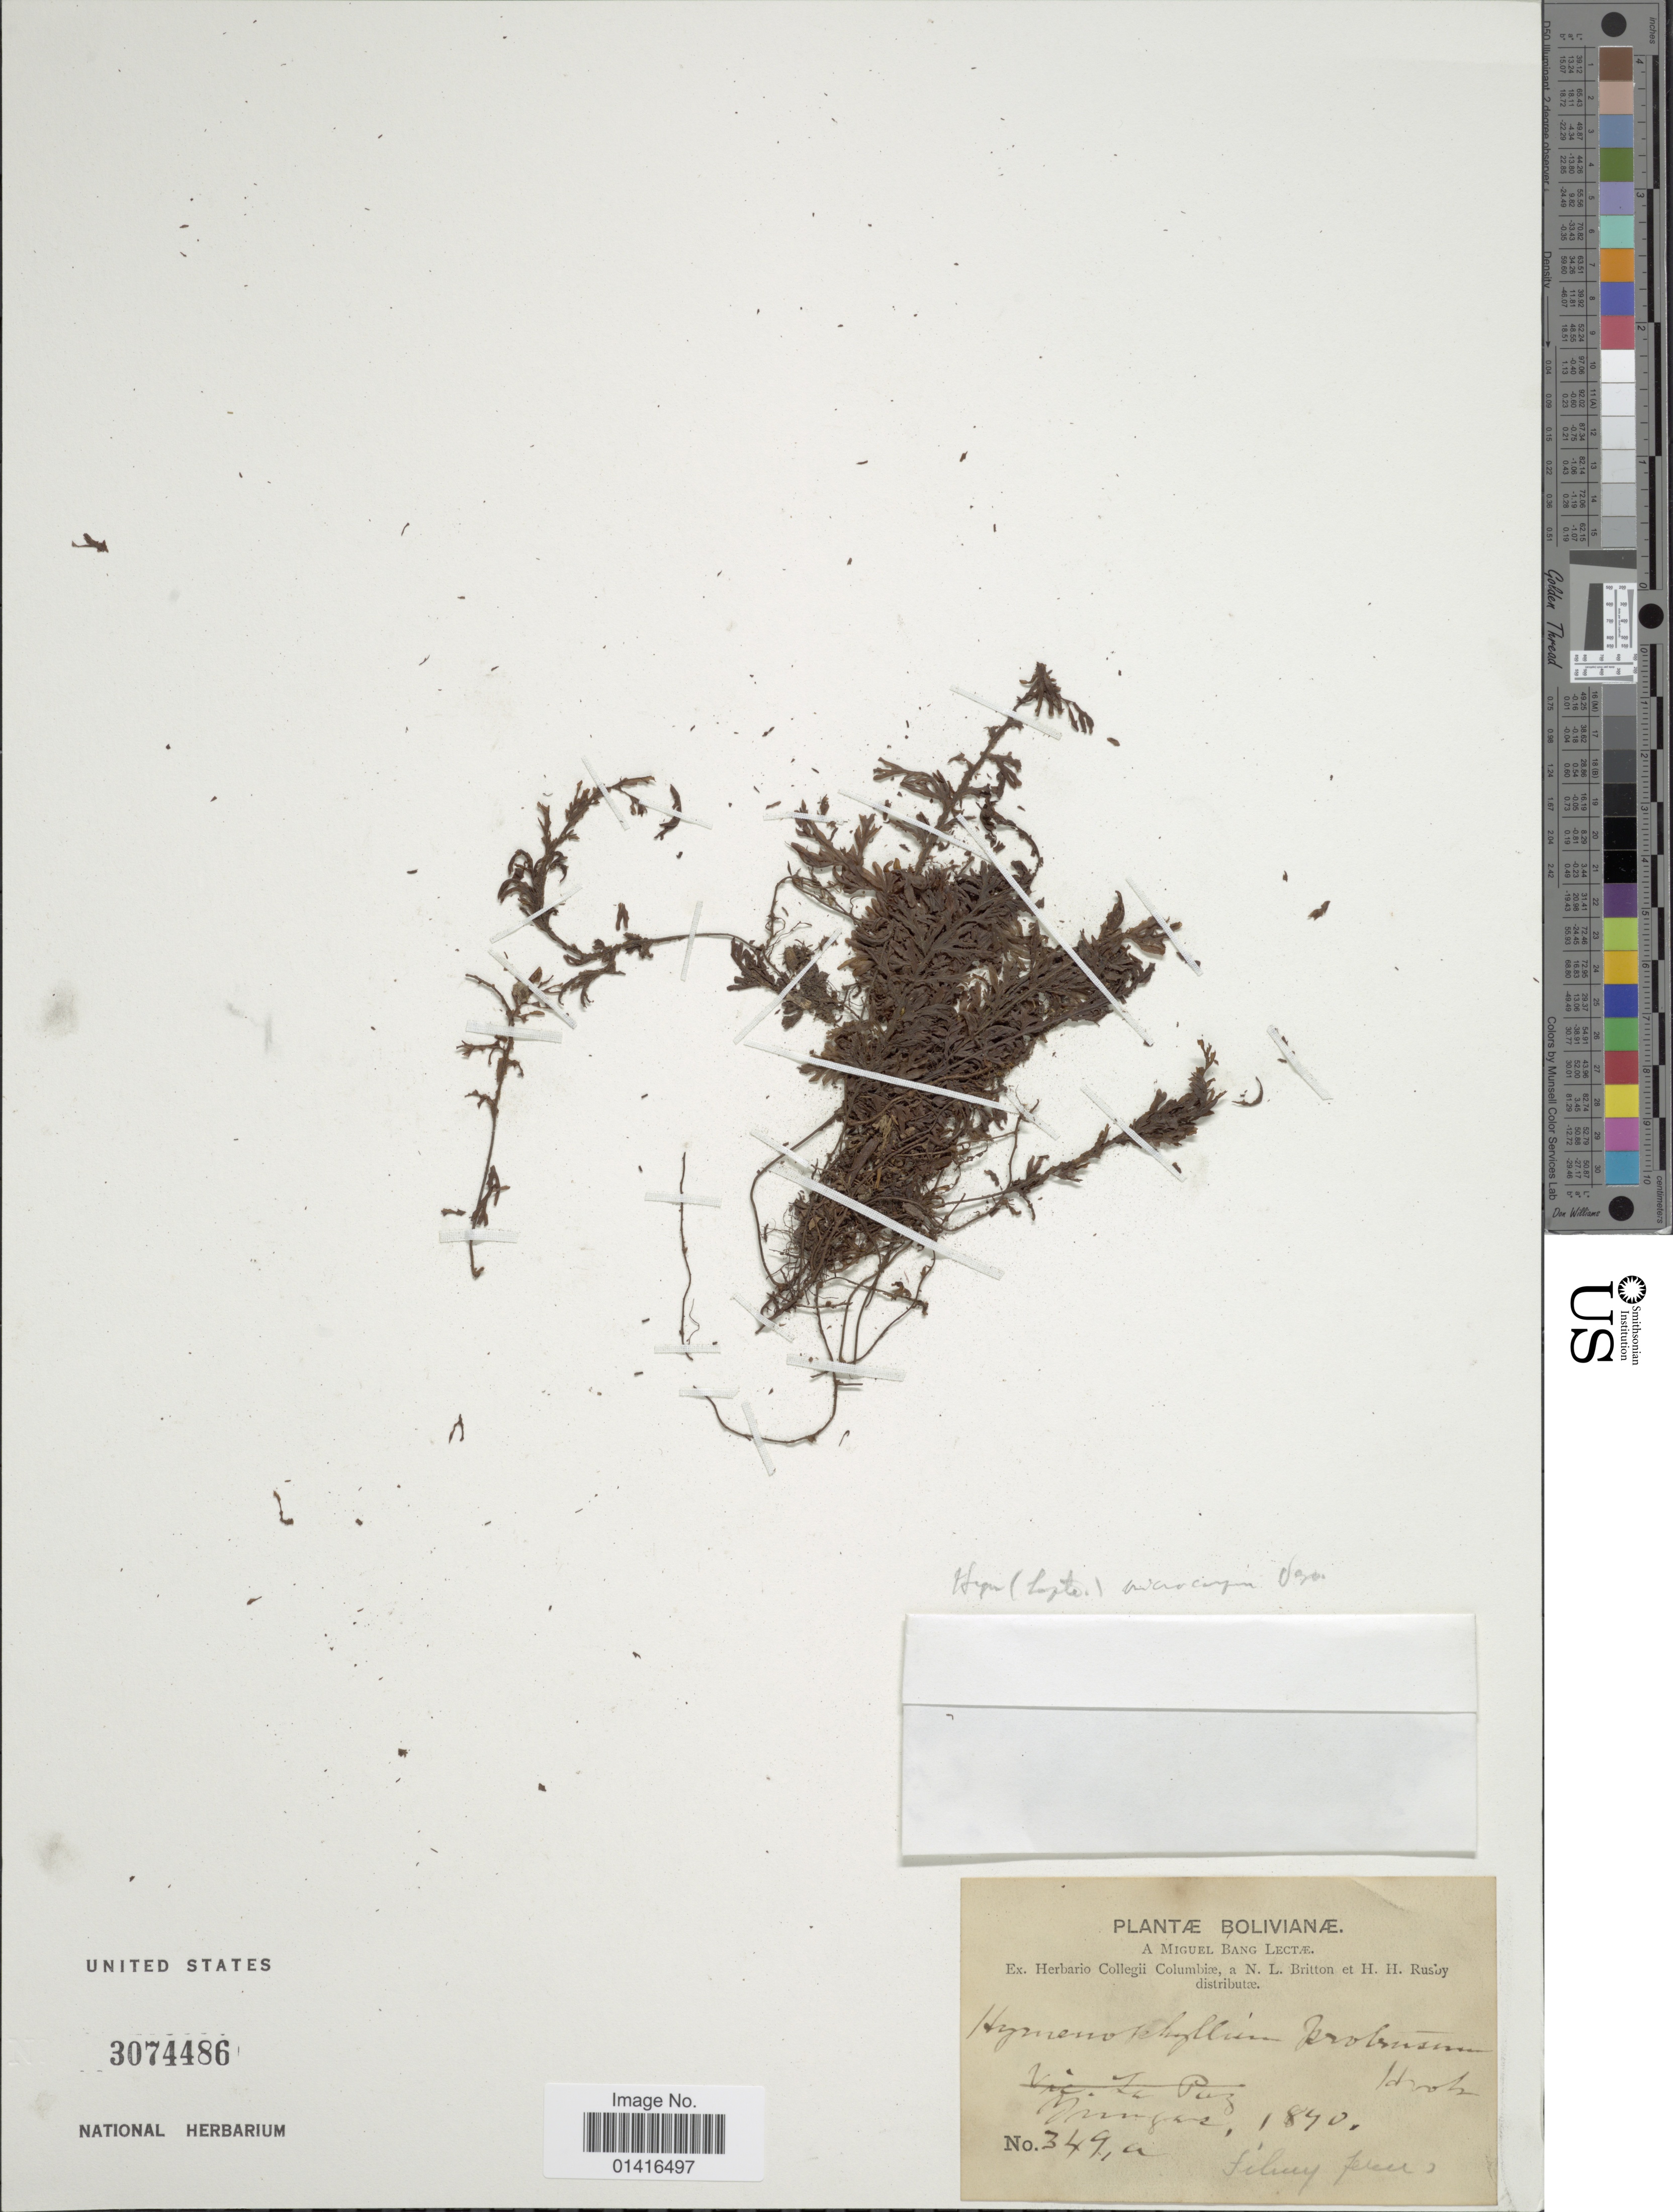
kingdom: Plantae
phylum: Tracheophyta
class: Polypodiopsida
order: Hymenophyllales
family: Hymenophyllaceae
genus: Hymenophyllum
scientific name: Hymenophyllum microcarpum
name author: (Desv.) Lellinger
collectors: N. Britton & H. H. Rusby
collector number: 349a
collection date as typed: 1890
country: Bolivia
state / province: La Paz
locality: Yungas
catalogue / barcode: US 3074486